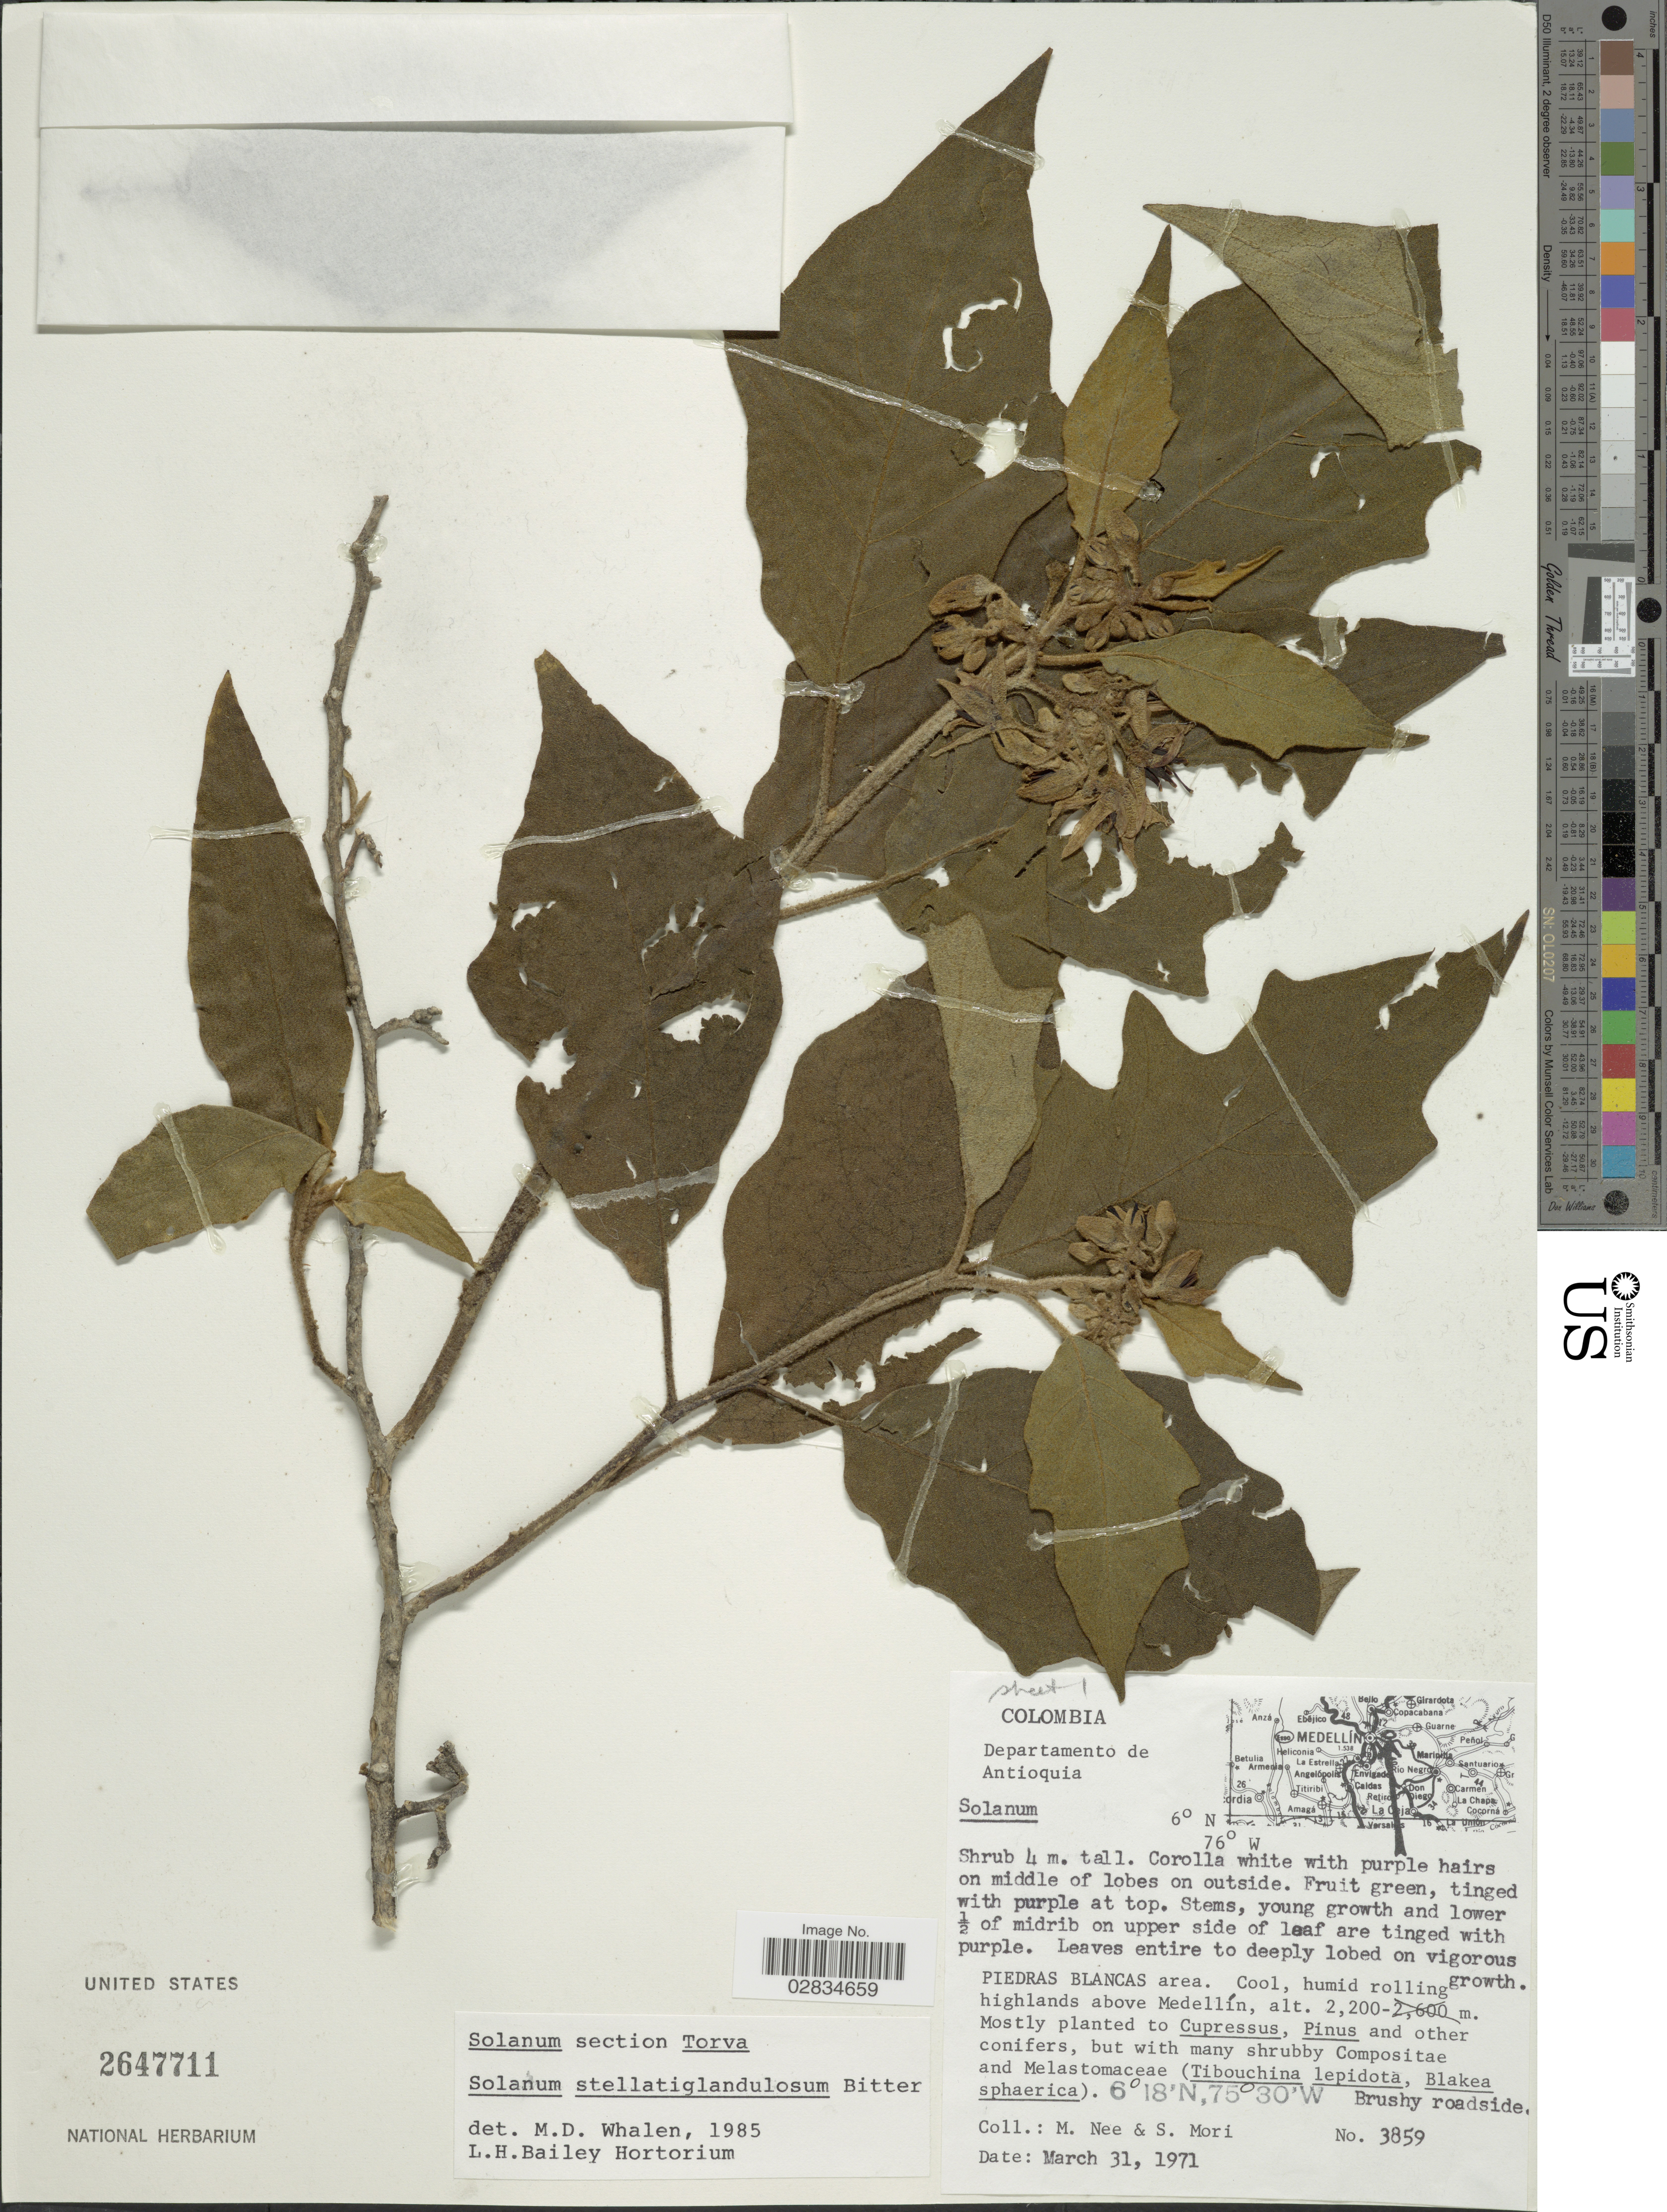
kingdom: Plantae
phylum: Tracheophyta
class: Magnoliopsida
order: Solanales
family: Solanaceae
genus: Solanum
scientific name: Solanum stellatiglandulosum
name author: Bitter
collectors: M. Nee & S. Mori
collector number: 3859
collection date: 1971-03-31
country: Colombia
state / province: Antioquia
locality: Departamento de Antioquia, Piedras Blancas area, highlands above Medellín.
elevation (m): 2200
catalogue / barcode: US 2647711